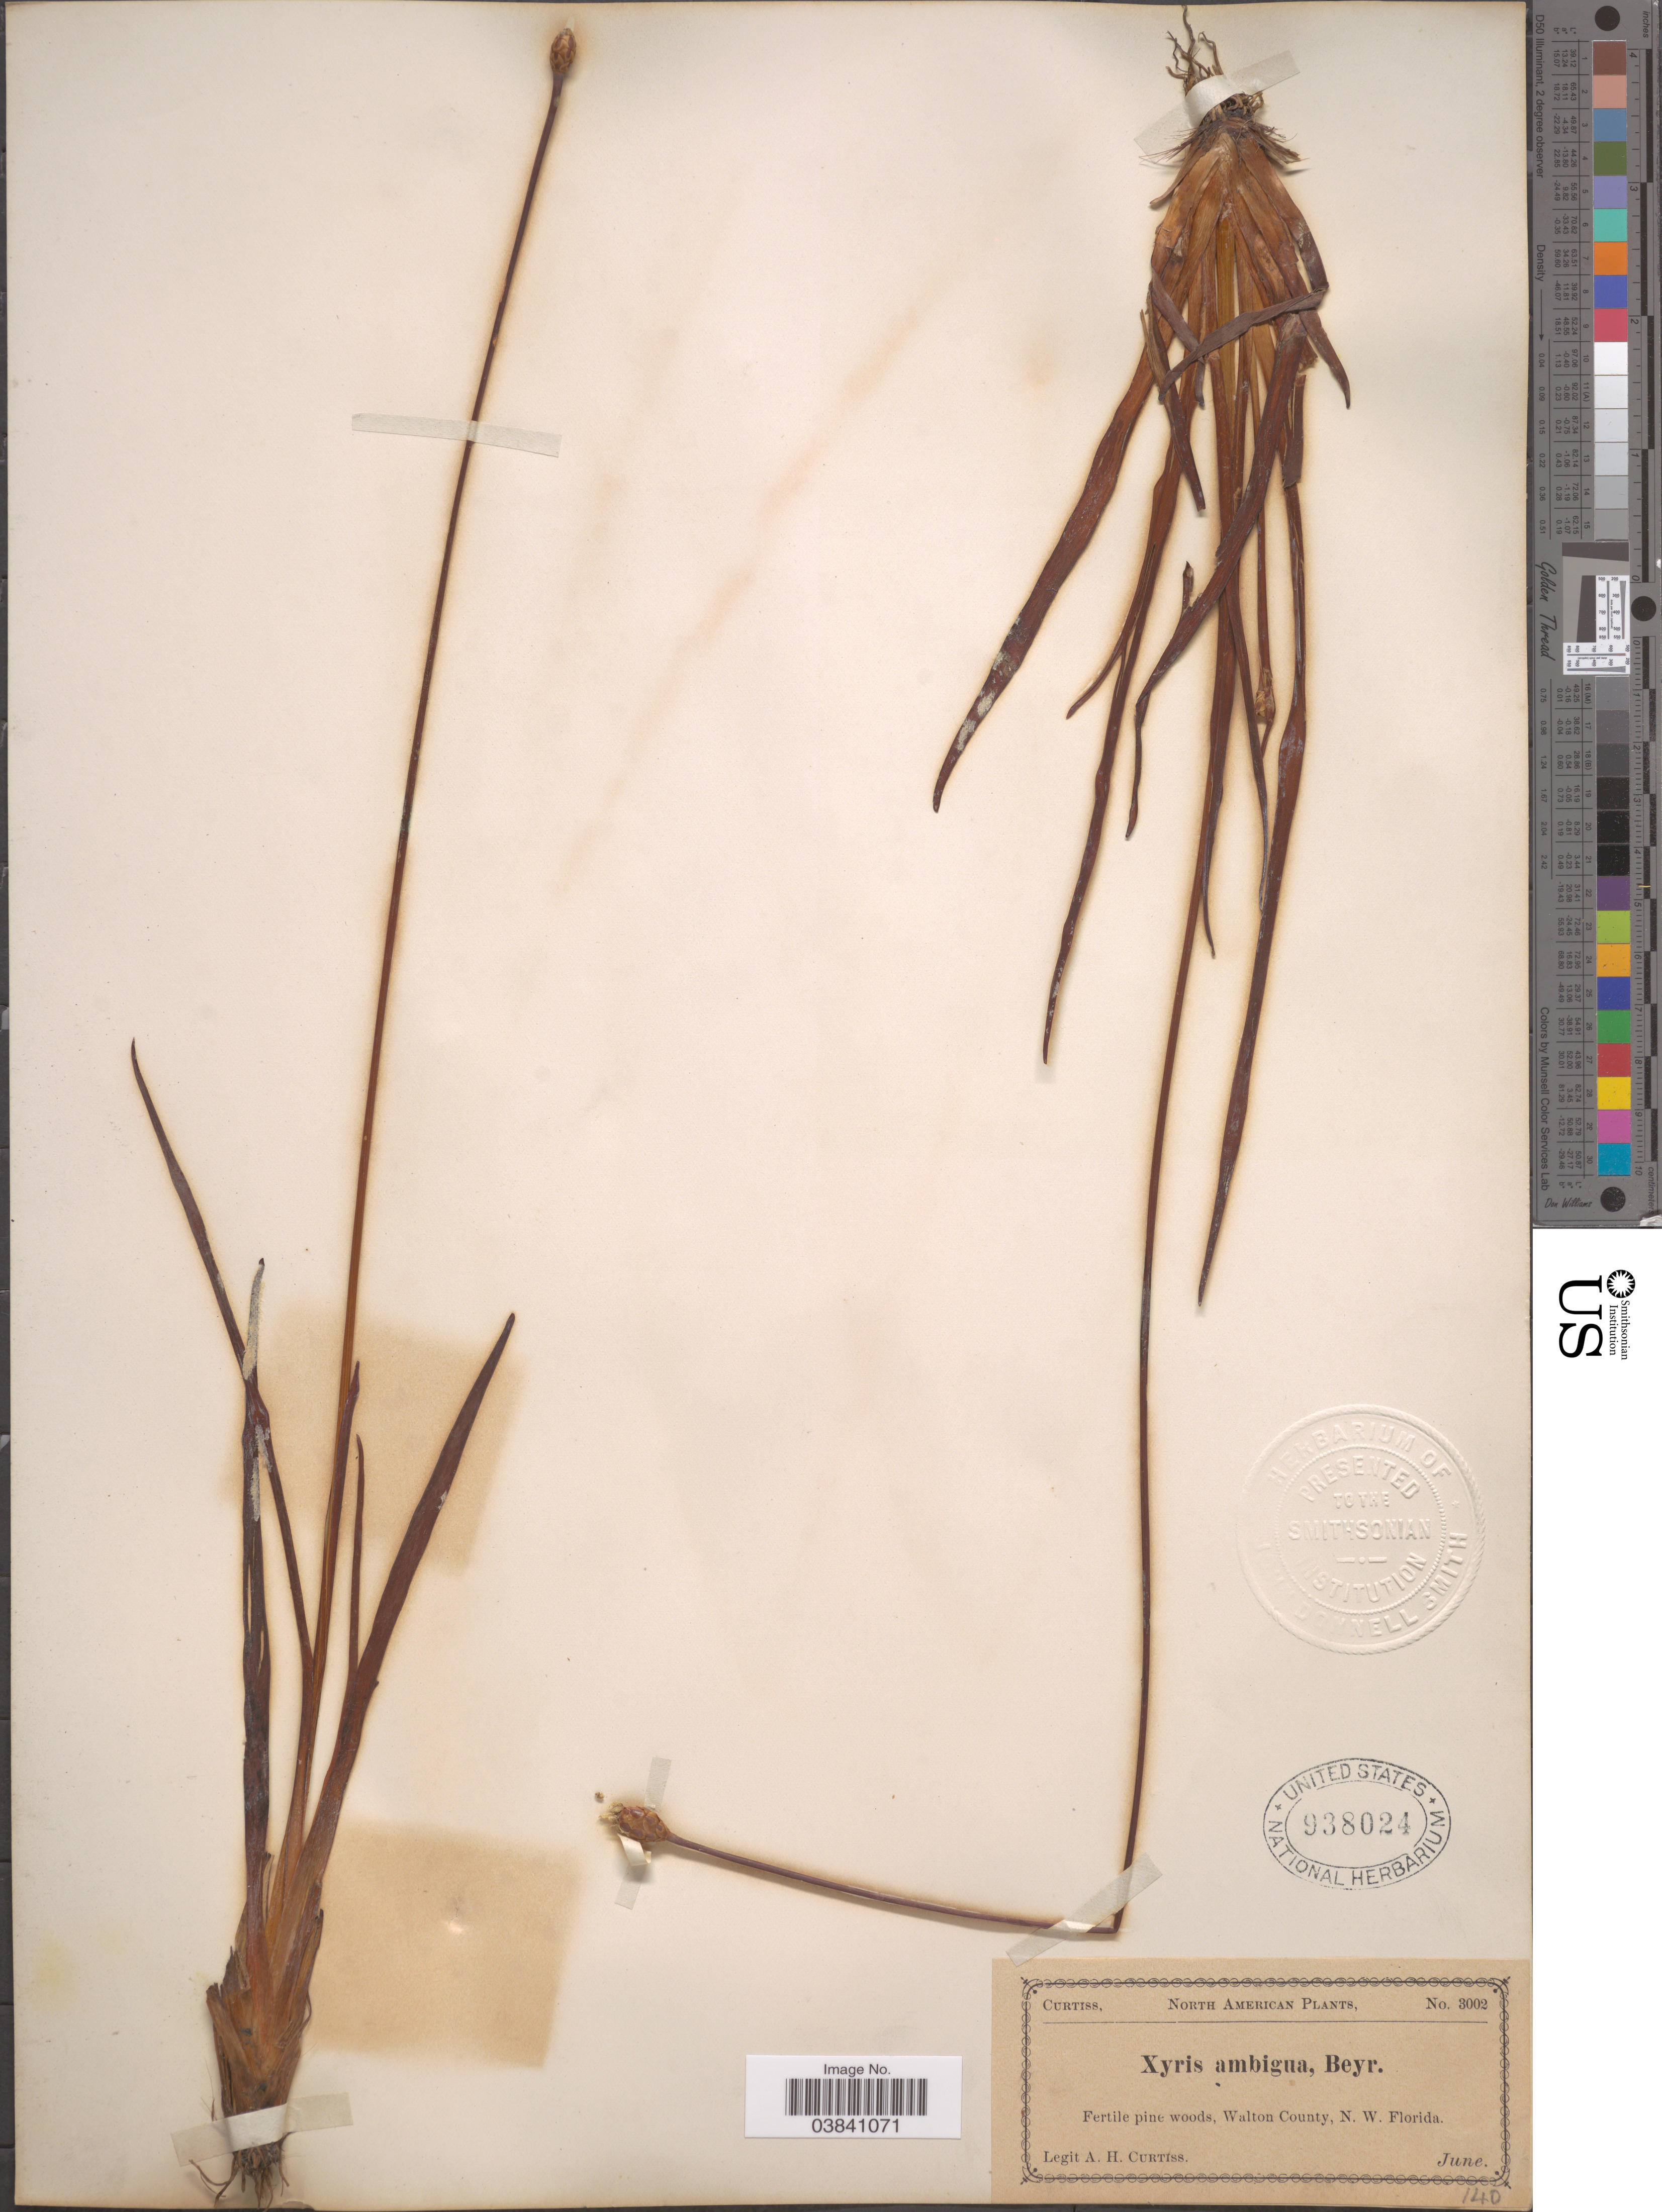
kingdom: Plantae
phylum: Tracheophyta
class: Liliopsida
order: Poales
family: Xyridaceae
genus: Xyris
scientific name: Xyris ambigua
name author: Beyr. ex Kunth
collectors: A. H. Curtiss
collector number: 3002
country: United States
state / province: Florida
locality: Fertile pine woods, Walton County, N.W. Florida.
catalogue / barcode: US 938024